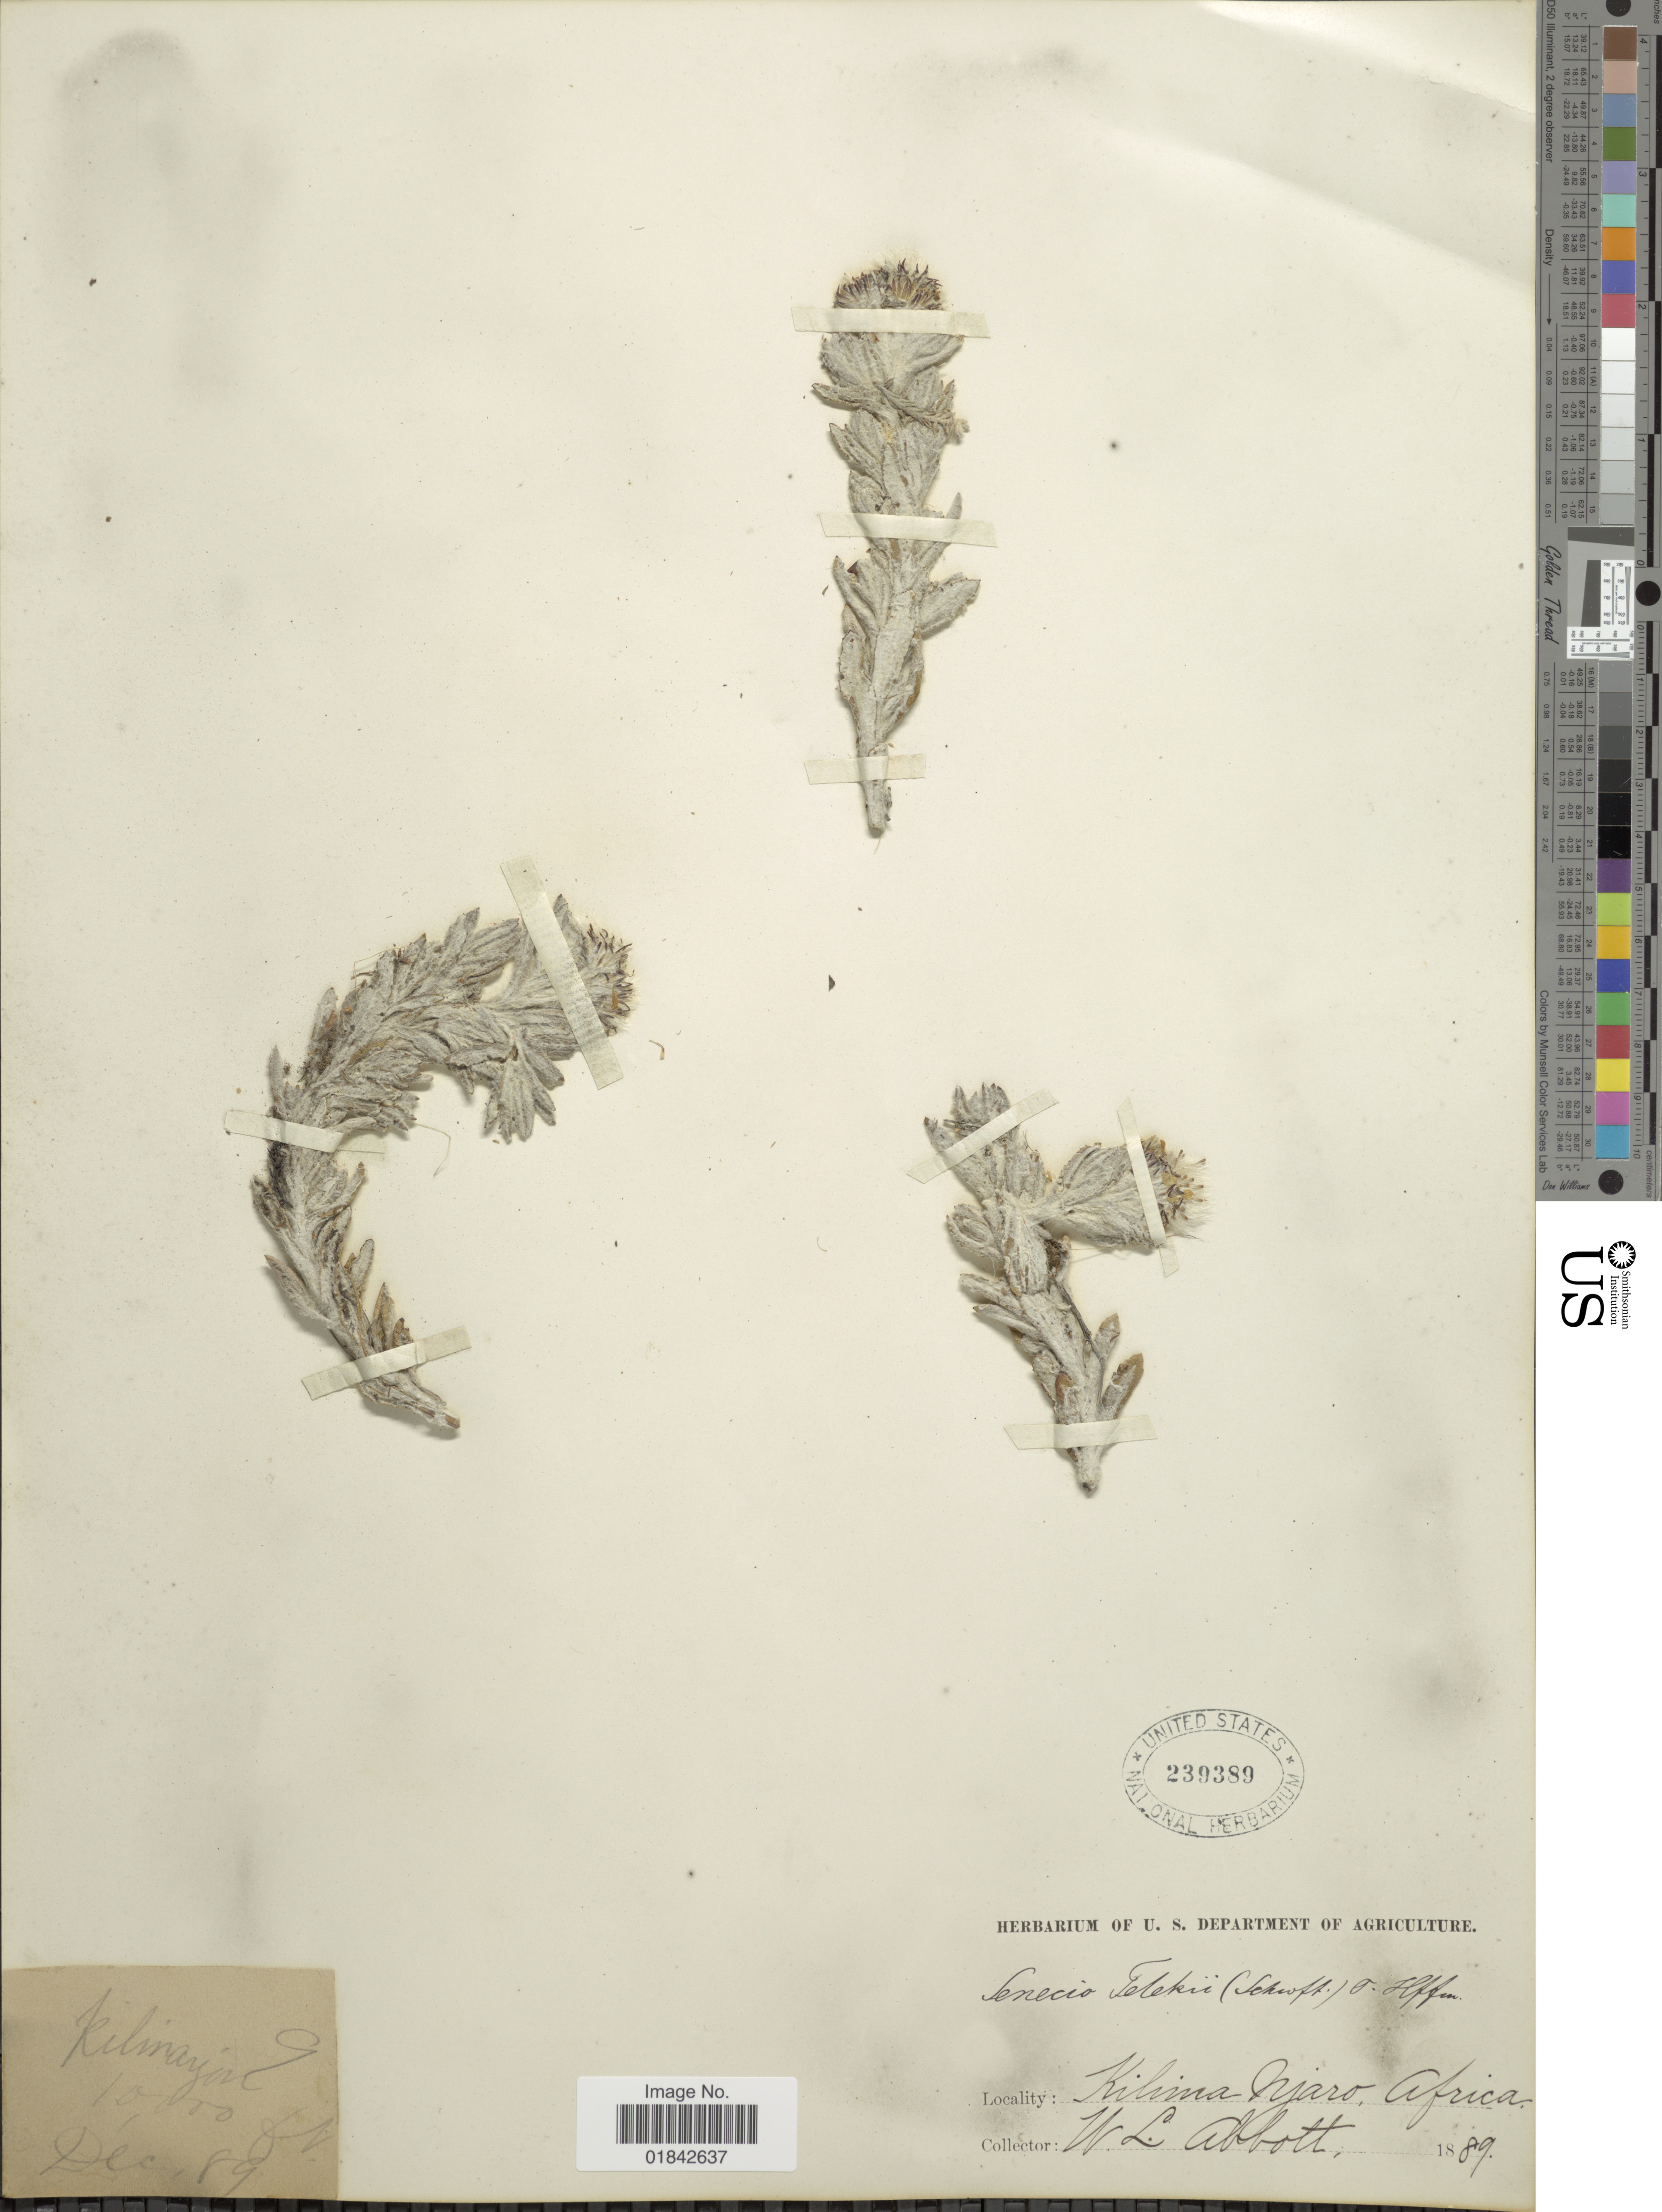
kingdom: Plantae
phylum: Tracheophyta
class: Magnoliopsida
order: Asterales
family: Asteraceae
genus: Senecio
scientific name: Senecio telekii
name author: (Schweinf.) O. Hoffm.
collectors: W. L. Abbott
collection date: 1889-12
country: Tanzania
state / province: Kilimanjaro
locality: Kilimanjaro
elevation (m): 3048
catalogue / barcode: US 239389